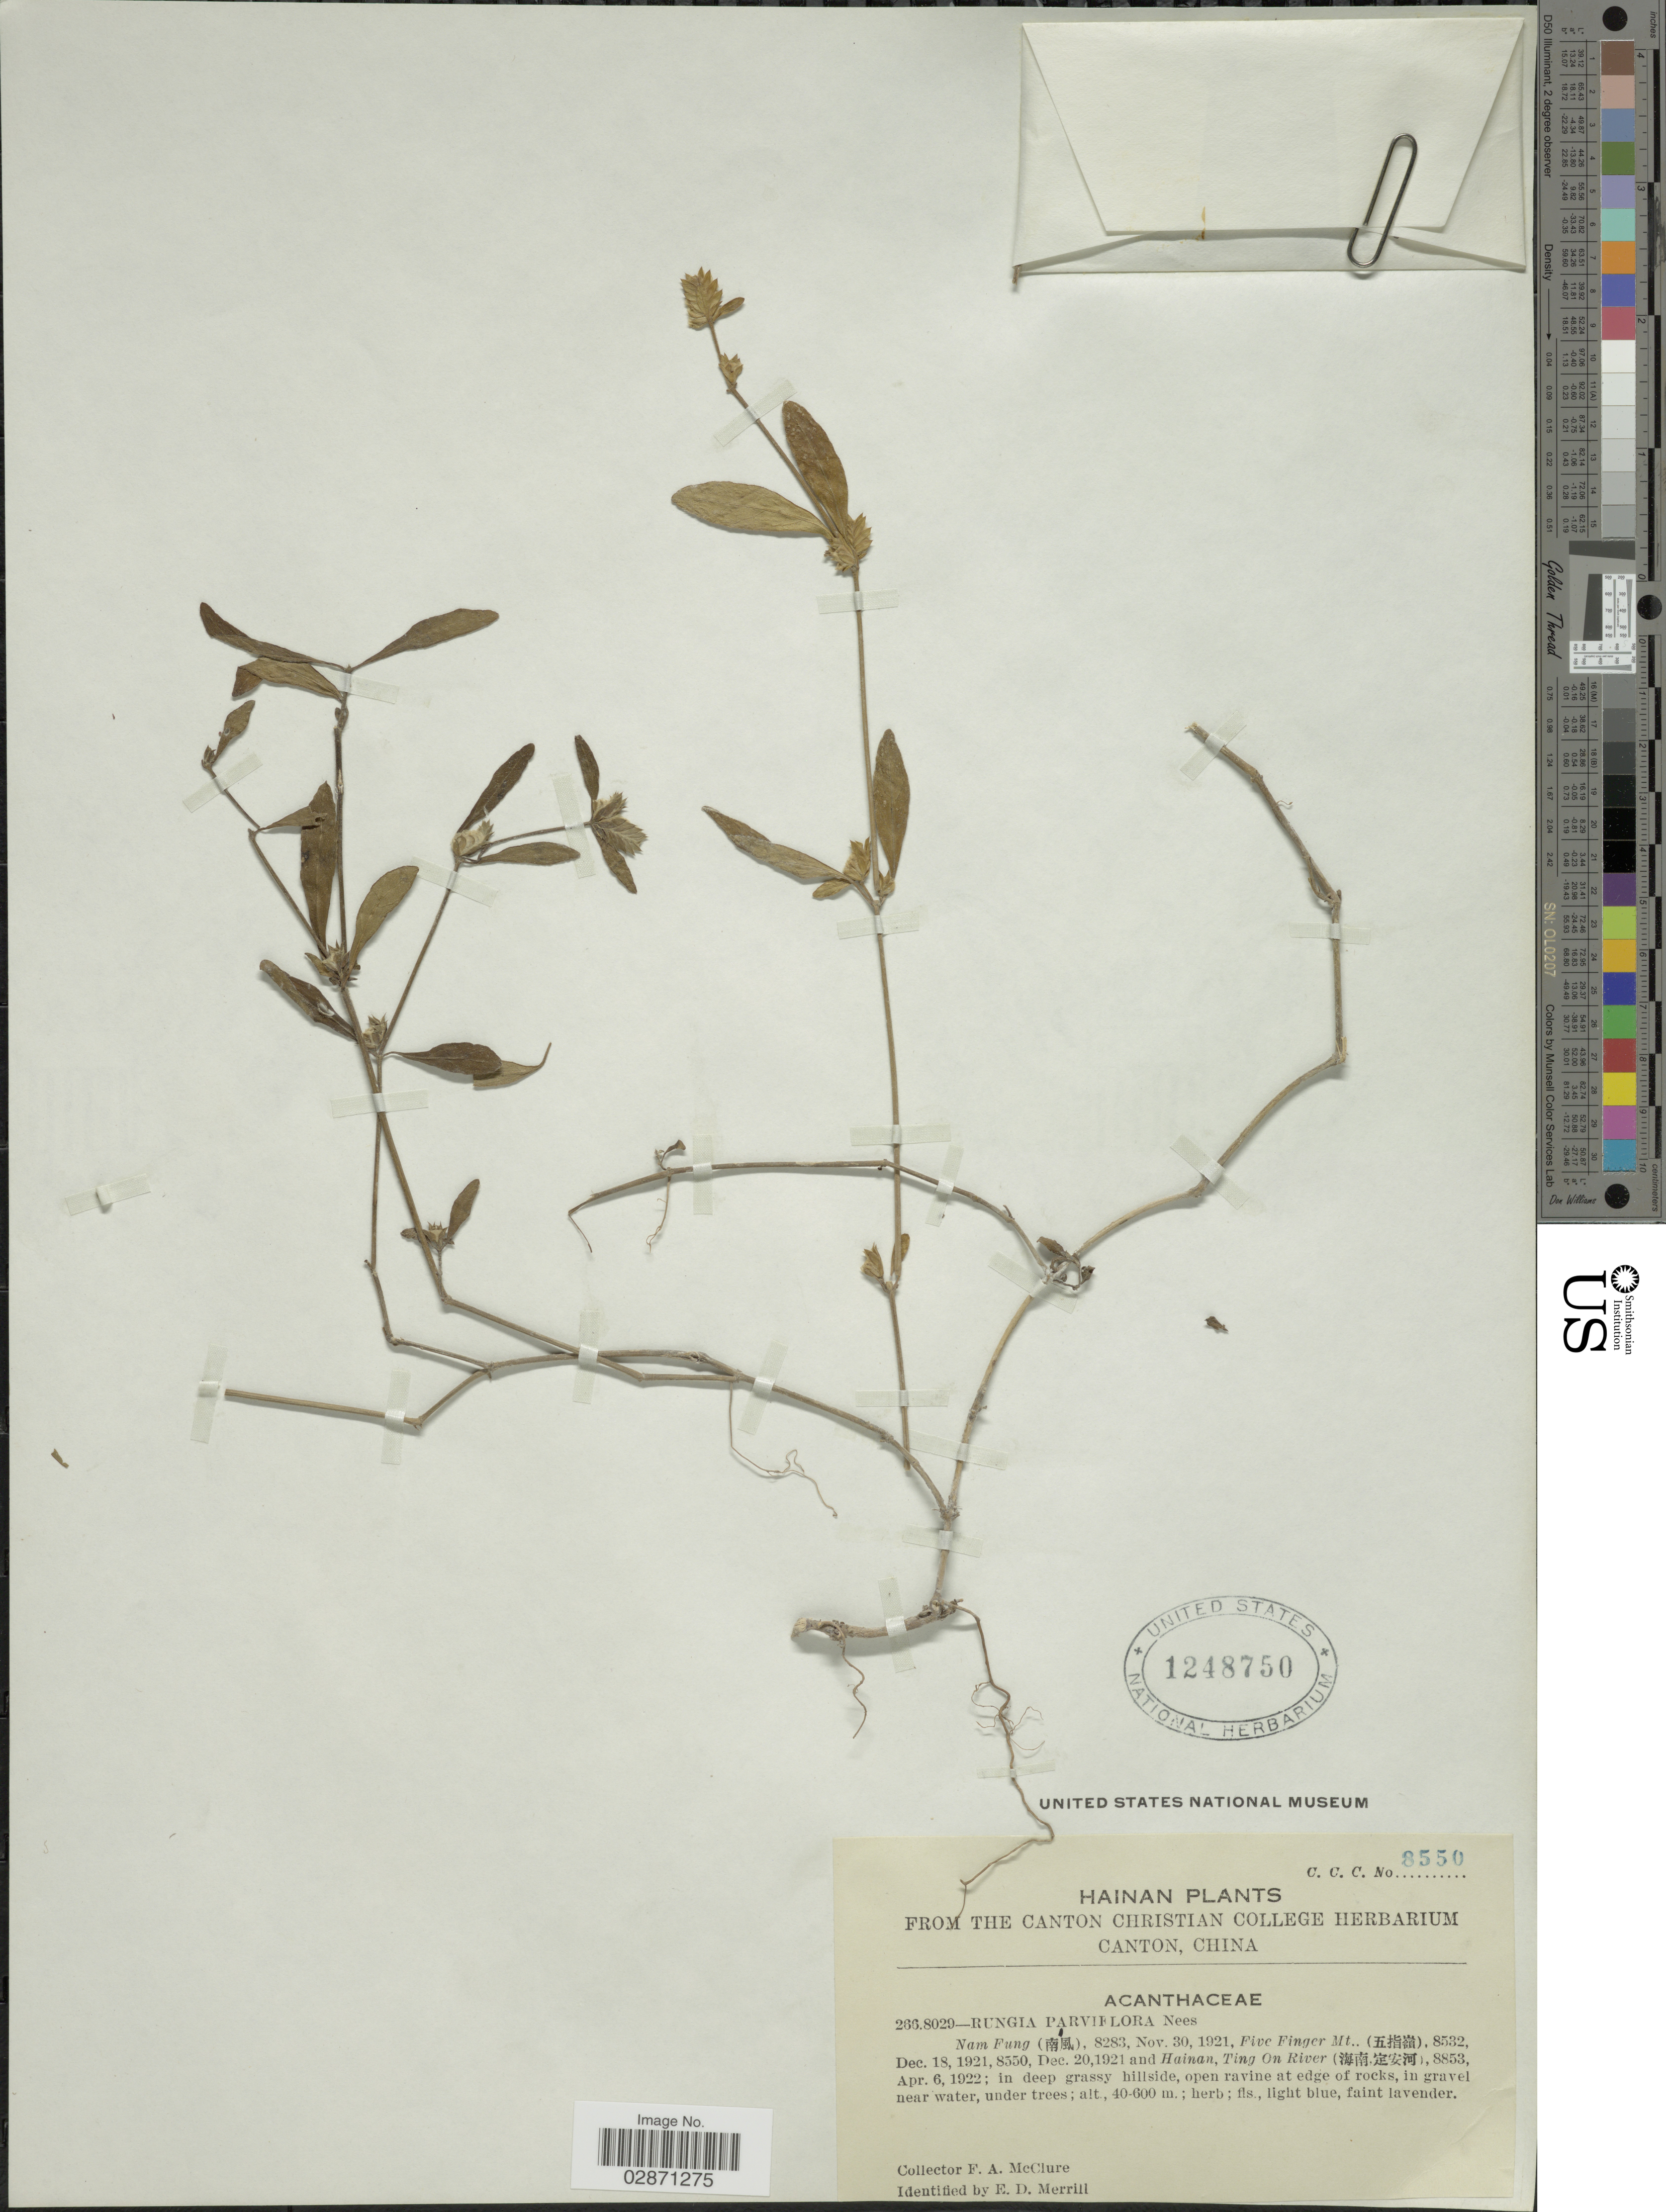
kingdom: Plantae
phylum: Tracheophyta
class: Magnoliopsida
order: Lamiales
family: Acanthaceae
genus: Rungia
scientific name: Rungia parviflora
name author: Nees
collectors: F. A. McClure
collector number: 8550?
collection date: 1921-12-18/1922-04-06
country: China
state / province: Hainan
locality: Nam Fung (X), Five Finger Mt., and Hainang, Ting On River.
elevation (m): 40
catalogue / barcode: US 1248750